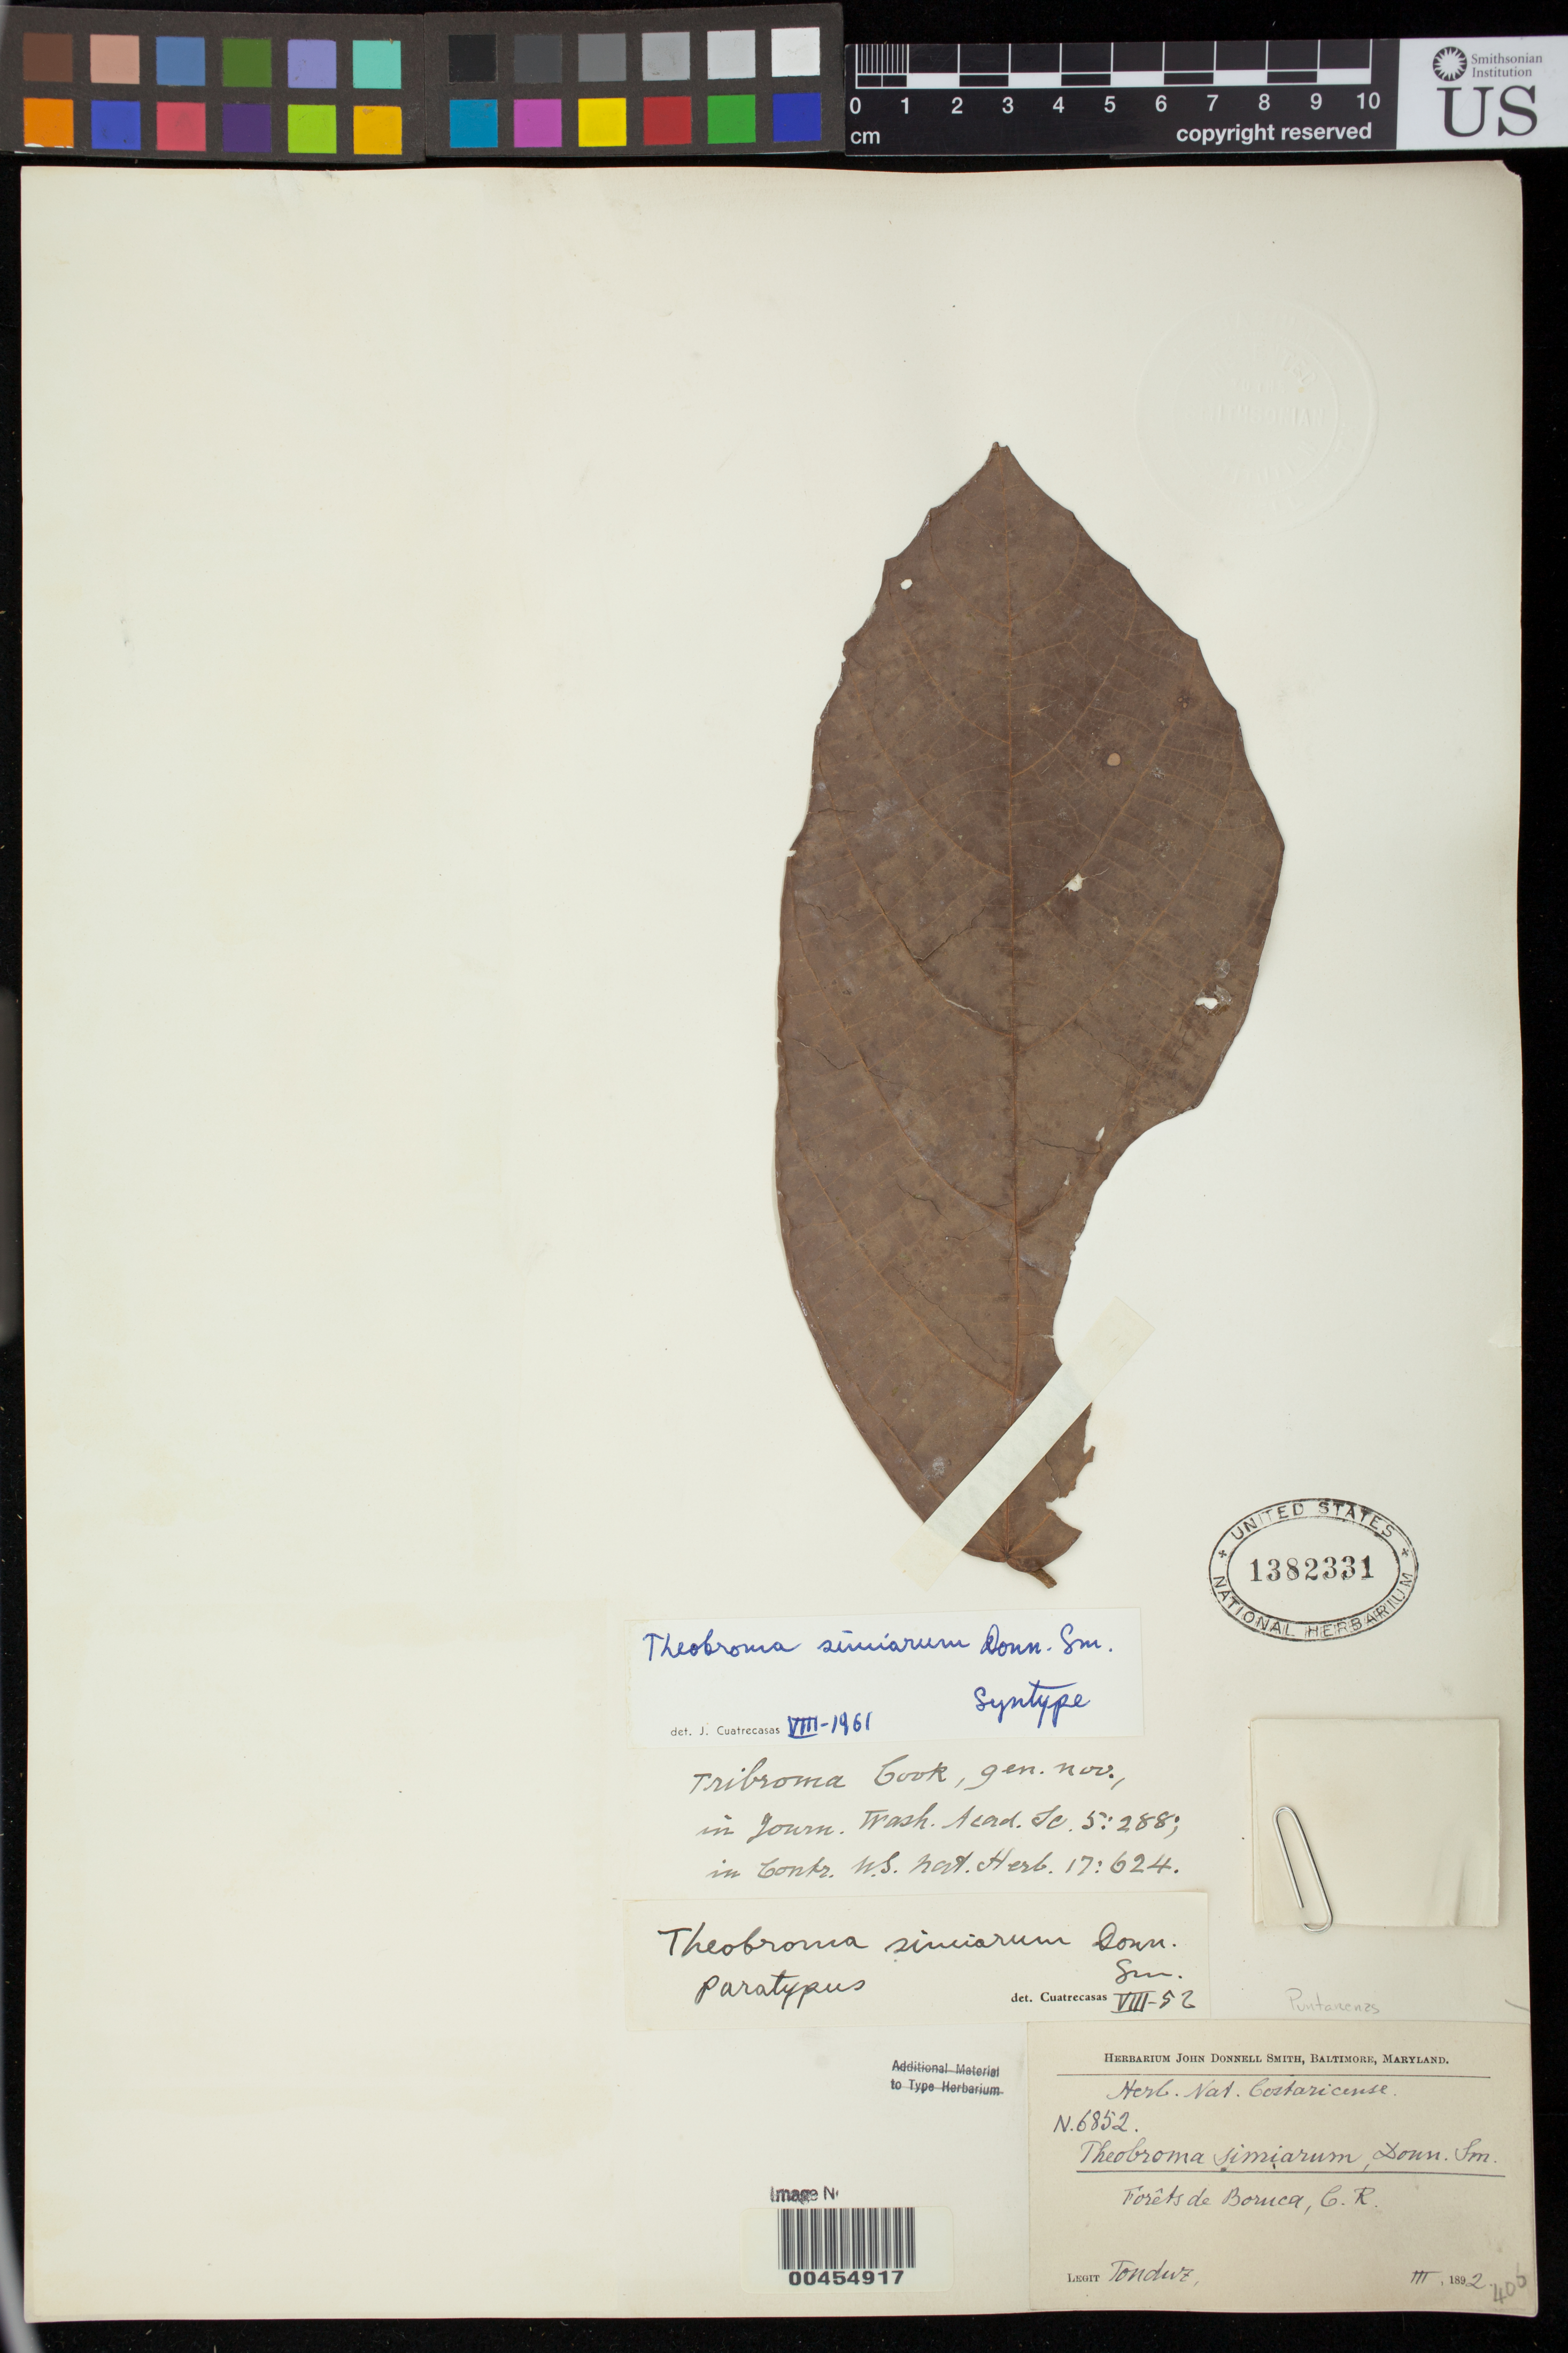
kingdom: Plantae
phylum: Tracheophyta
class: Magnoliopsida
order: Malvales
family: Malvaceae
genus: Theobroma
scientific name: Theobroma simiarum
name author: Donn. Sm.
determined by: Cuatrecasas, J.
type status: Syntype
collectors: A. Tonduz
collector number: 6852 herb. Nat. C.R.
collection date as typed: Mar 1892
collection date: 1892-03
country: Costa Rica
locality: forêts de Boruca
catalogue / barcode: US 1382331